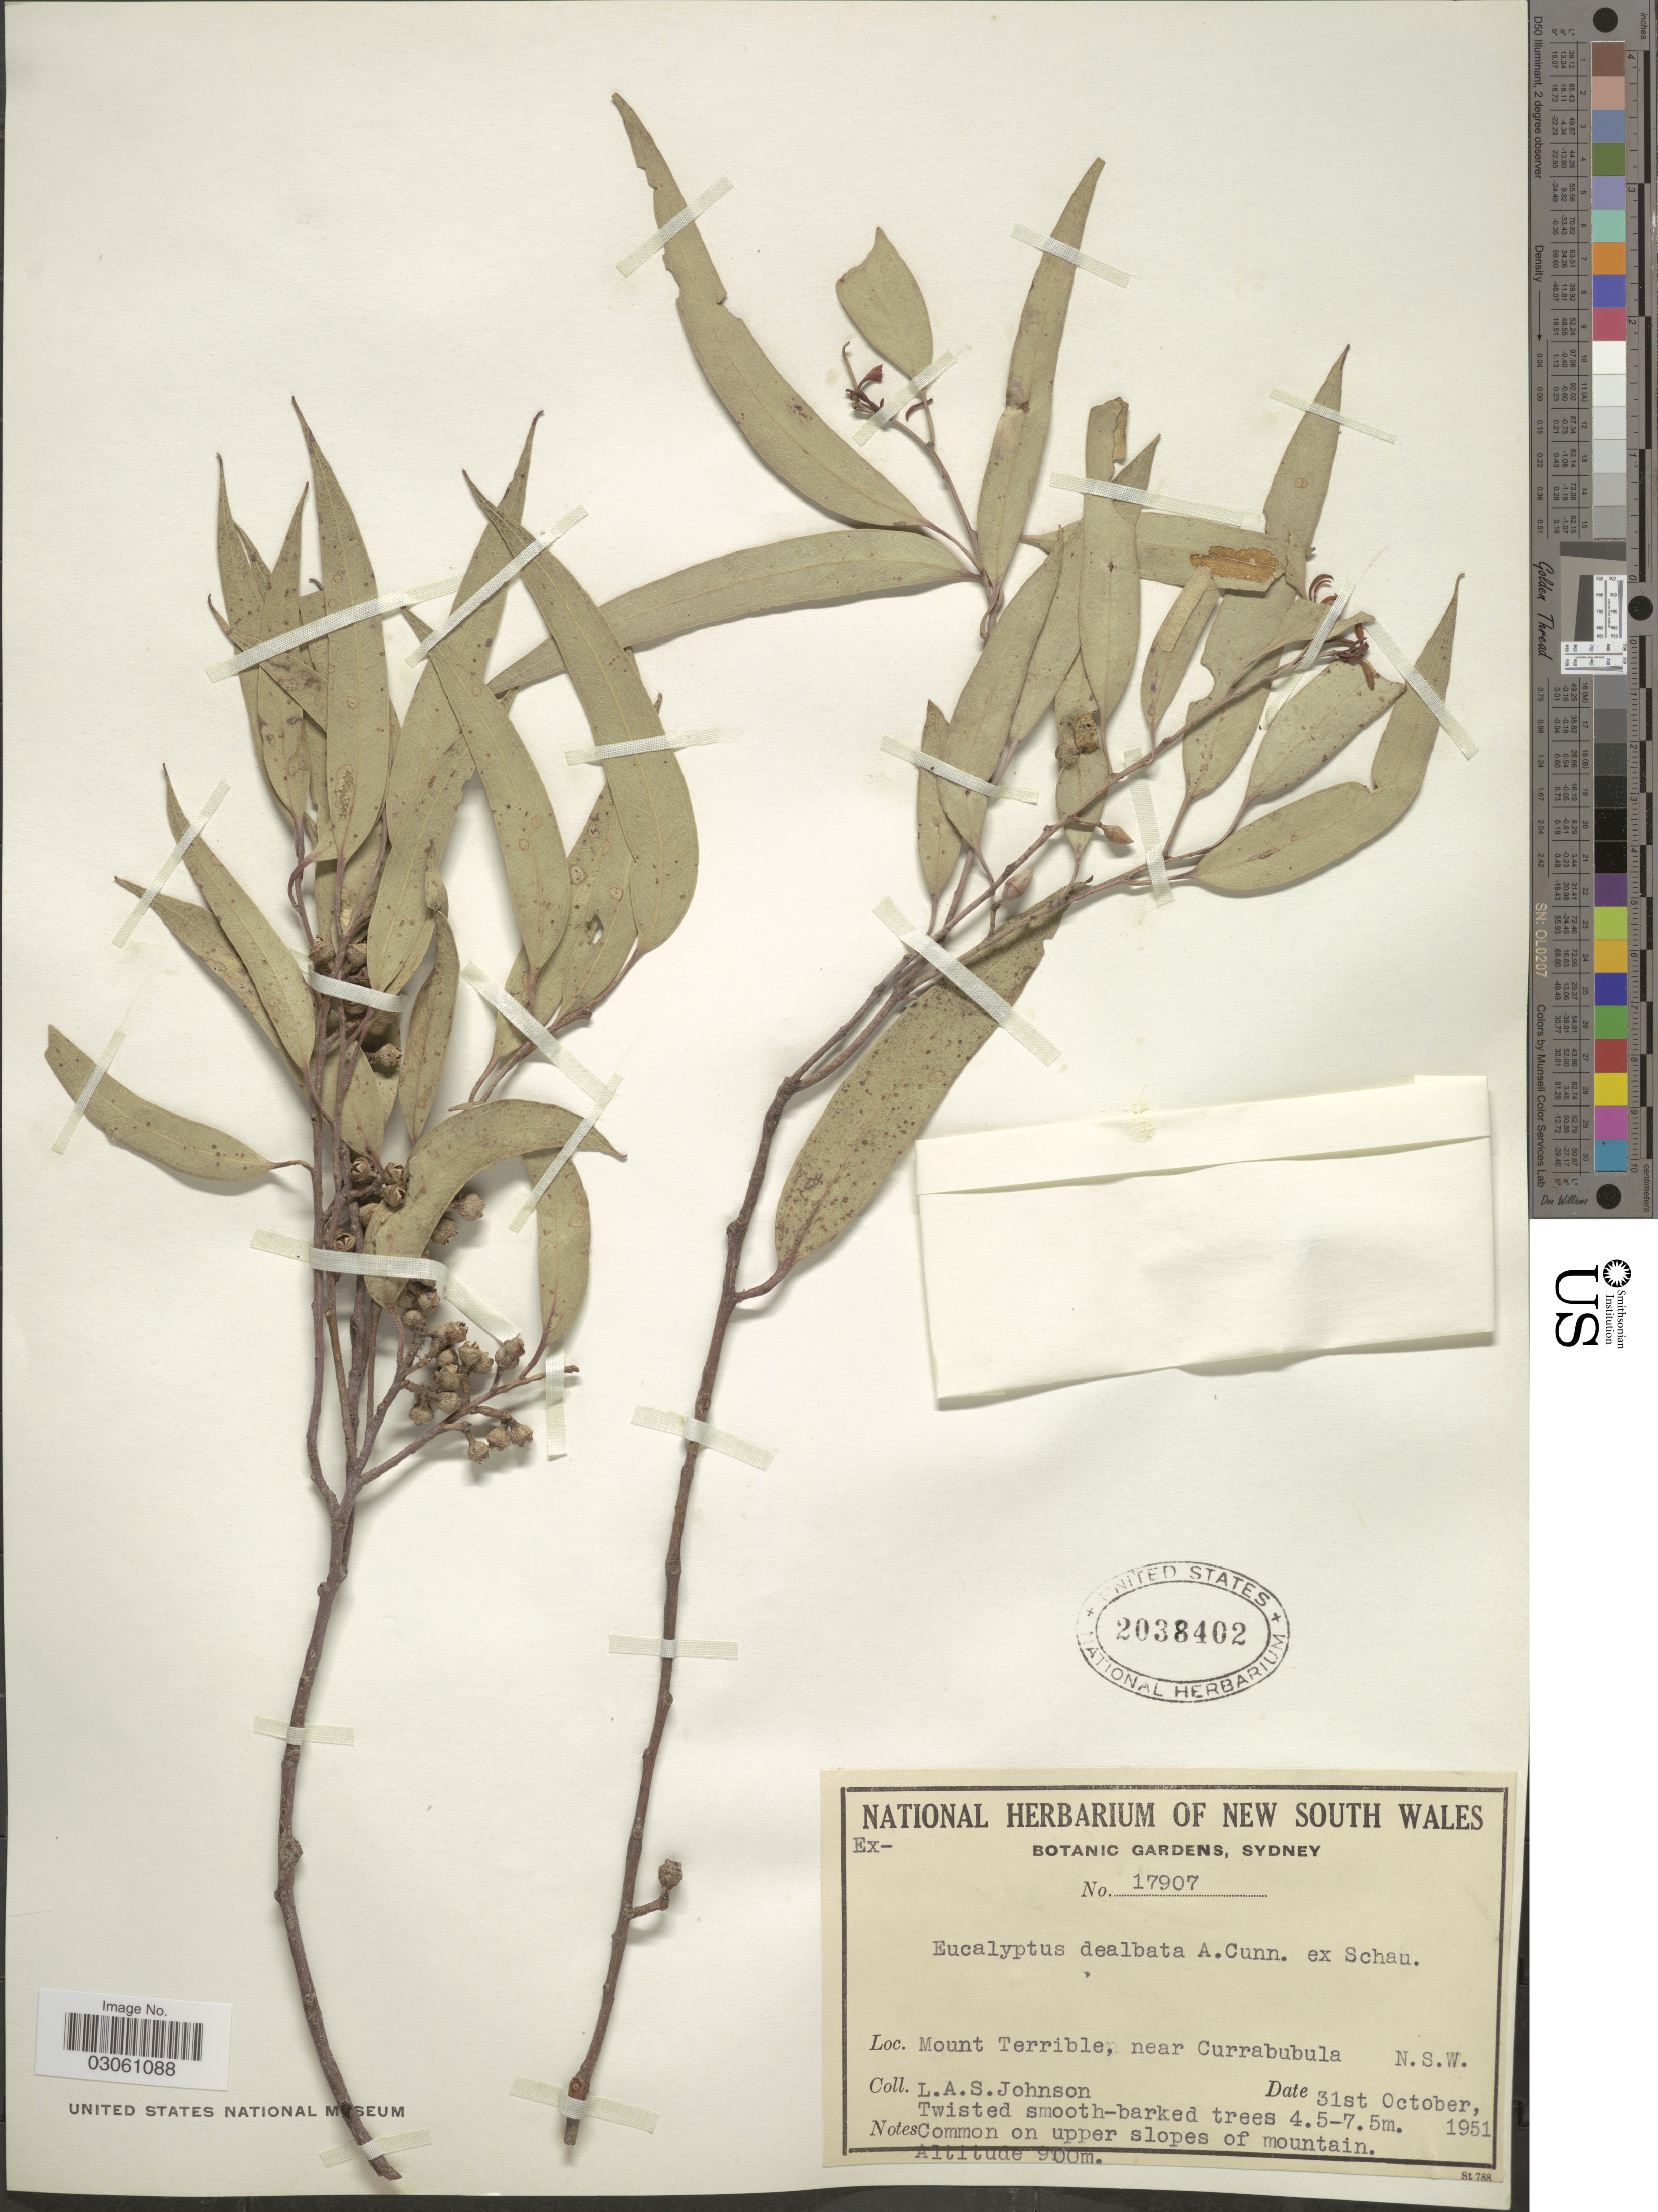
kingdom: Plantae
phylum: Tracheophyta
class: Magnoliopsida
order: Myrtales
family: Myrtaceae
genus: Eucalyptus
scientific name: Eucalyptus dealbata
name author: A. Cunn. ex S. Schauer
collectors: L. A. S. Johnson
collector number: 17907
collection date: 1951-10-31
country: Australia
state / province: New South Wales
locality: Mount Terrible, near Currabubula.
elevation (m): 900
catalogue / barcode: US 2038402